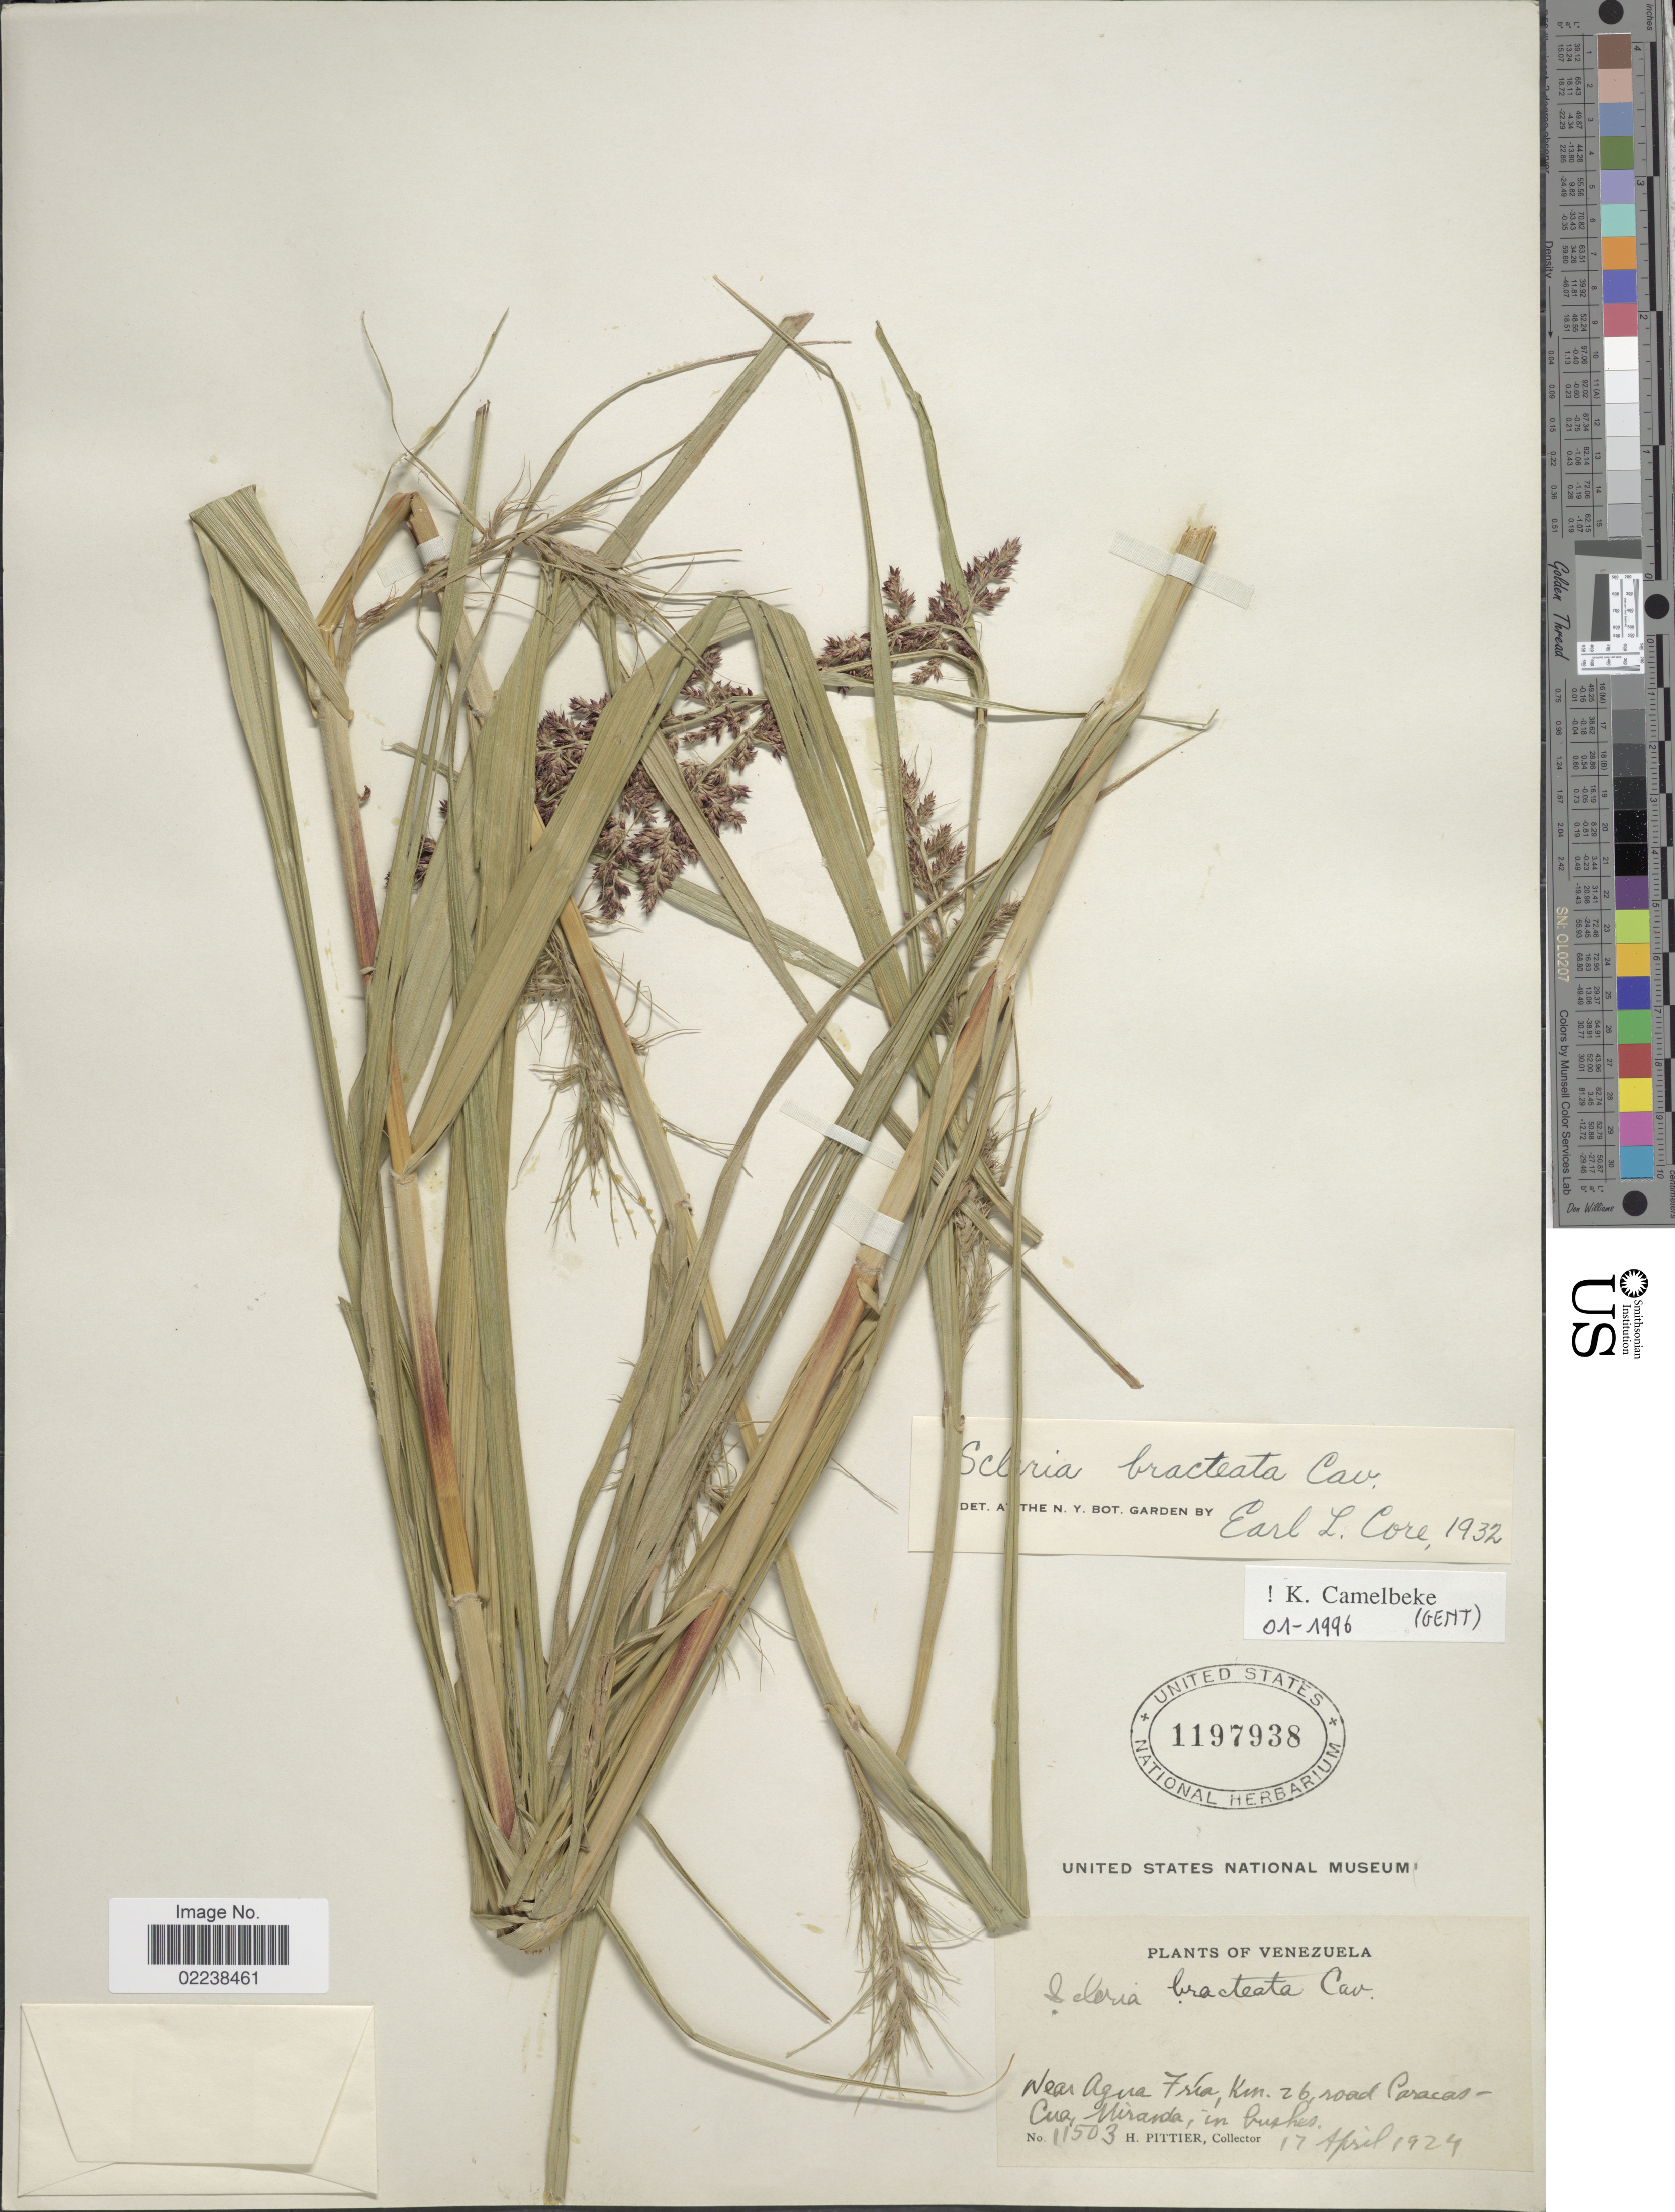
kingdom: Plantae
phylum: Tracheophyta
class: Liliopsida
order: Poales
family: Cyperaceae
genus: Scleria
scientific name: Scleria bracteata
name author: Cav.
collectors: H. F. Pittier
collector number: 11503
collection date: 1924-04-17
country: Venezuela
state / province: Miranda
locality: Near Agua Fria, Km 26, road Caracas-Cua, in banks.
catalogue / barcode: US 1197938